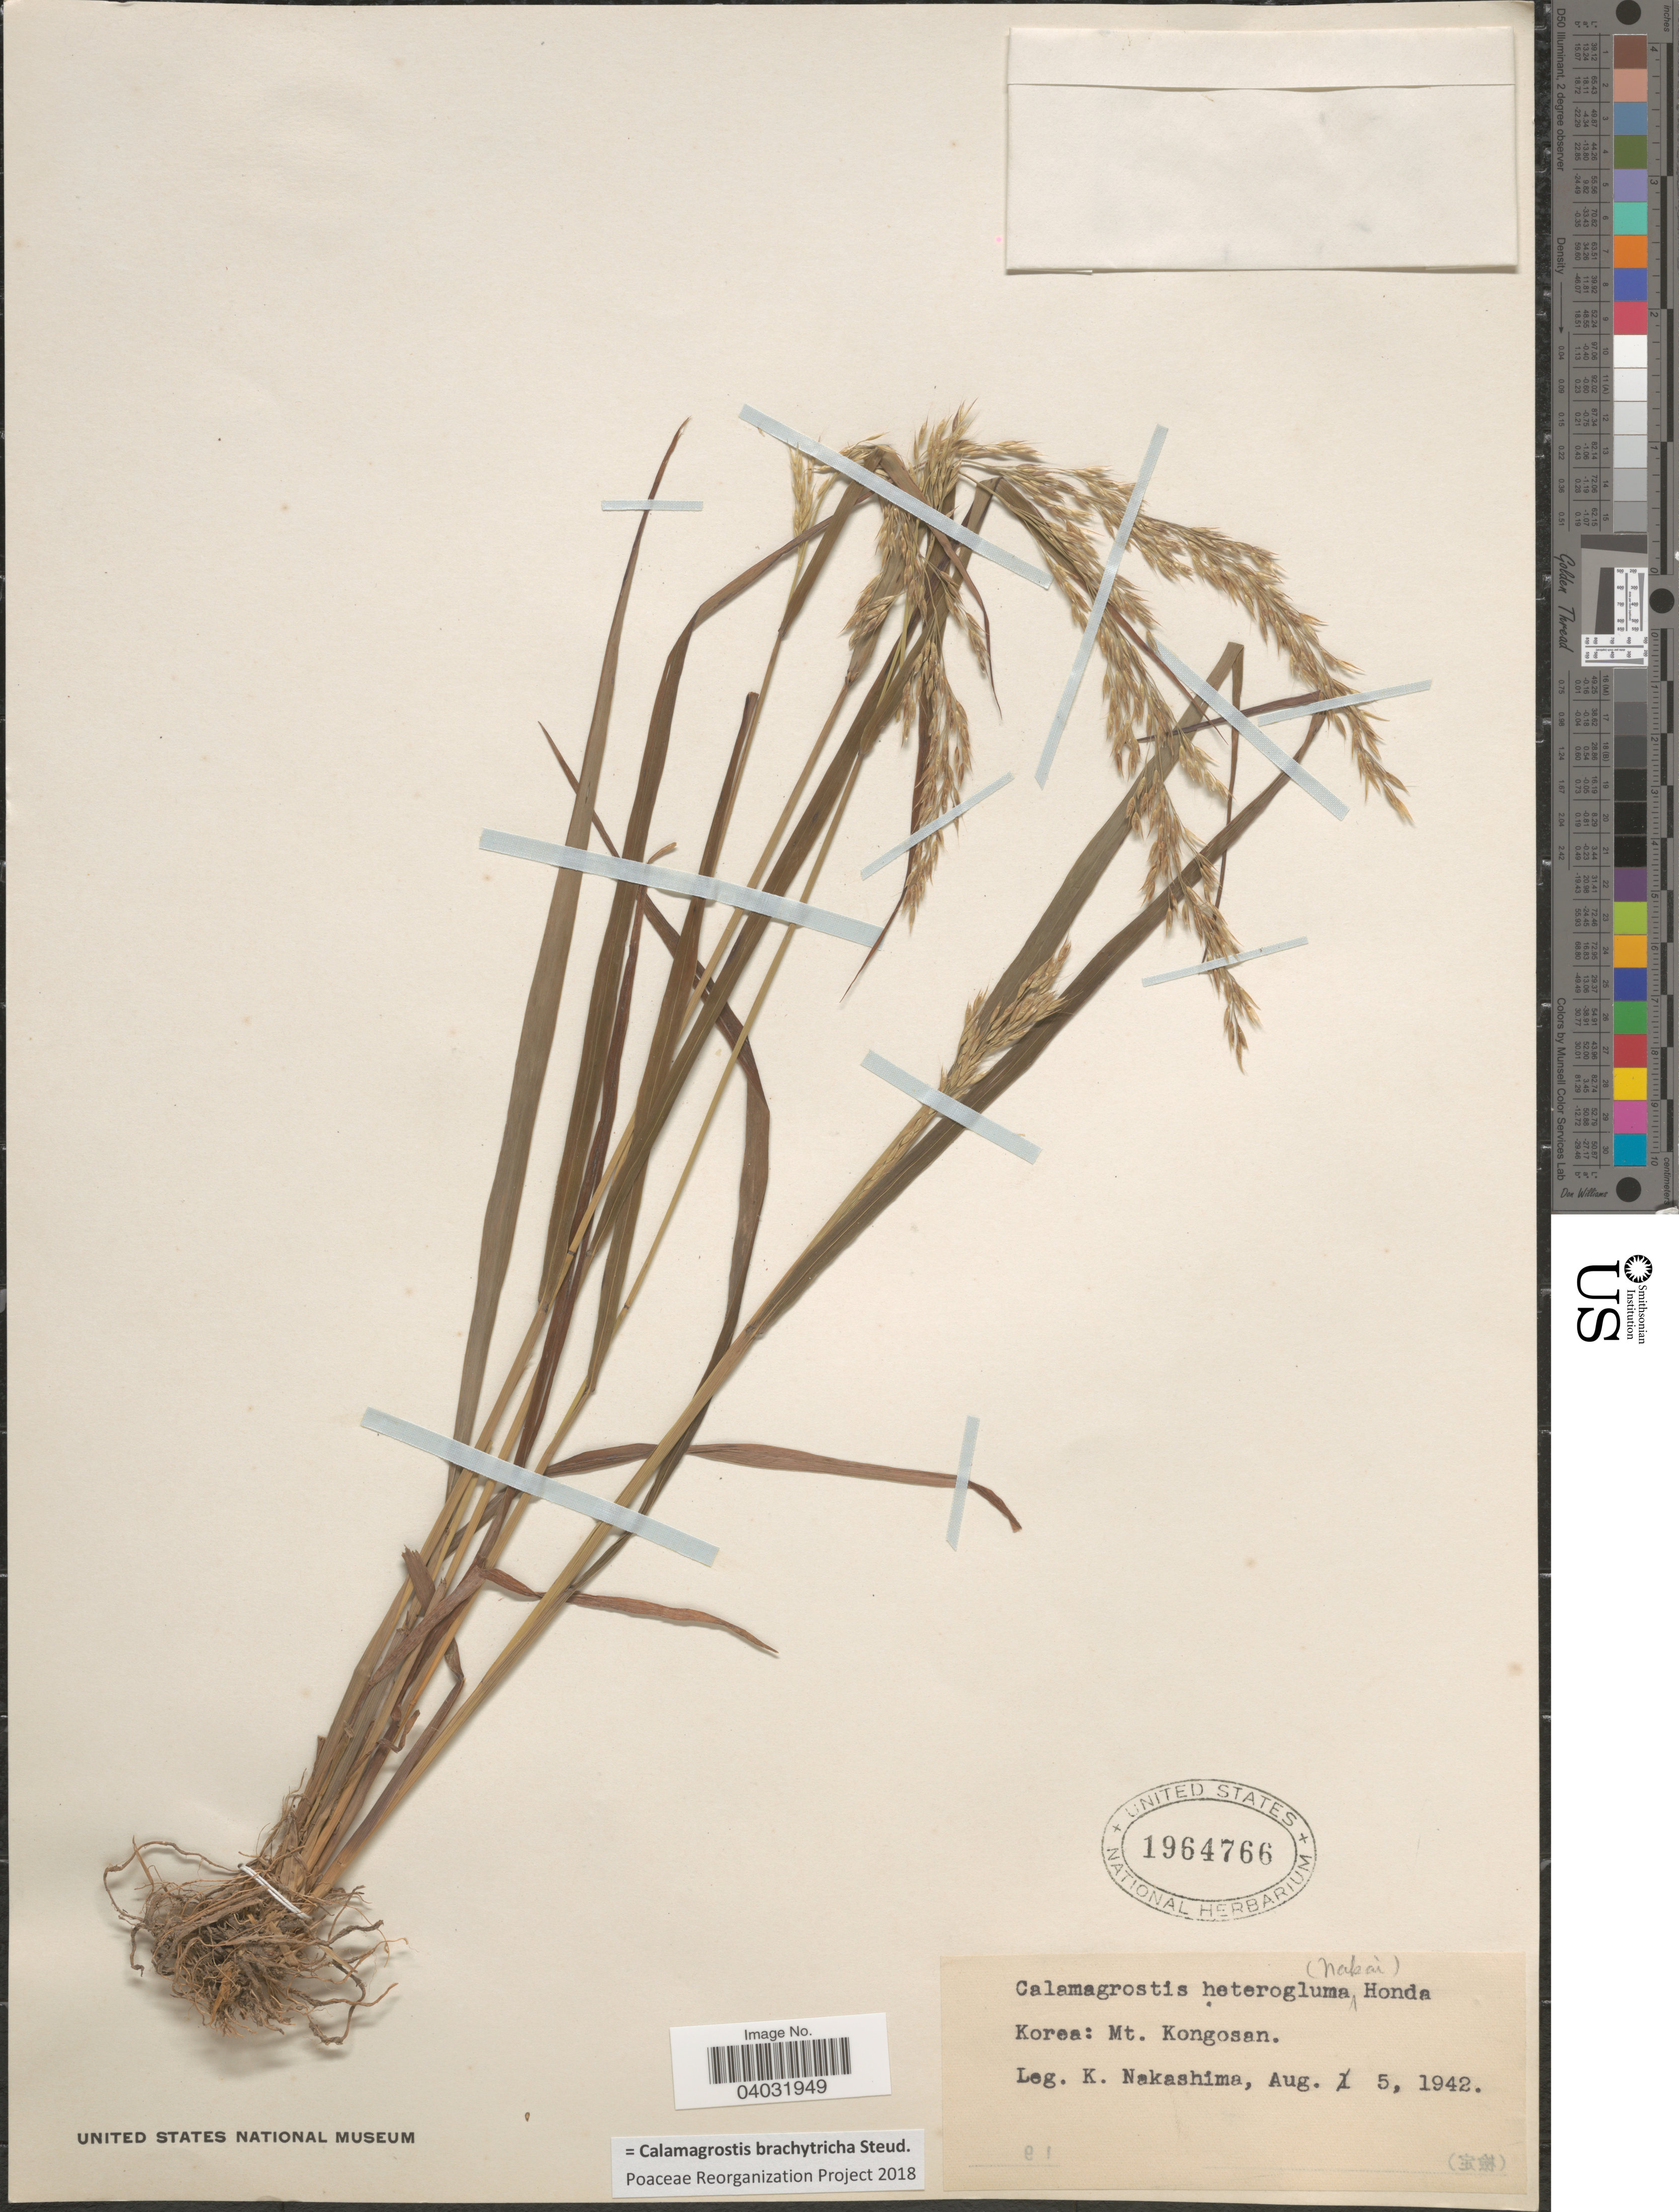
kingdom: Plantae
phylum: Tracheophyta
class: Liliopsida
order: Poales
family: Poaceae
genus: Calamagrostis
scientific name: Calamagrostis brachytricha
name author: Steud.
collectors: K. Nakashima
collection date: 1942-08-05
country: North Korea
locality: Korea: Mt. Kongosan.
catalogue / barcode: US 1964766